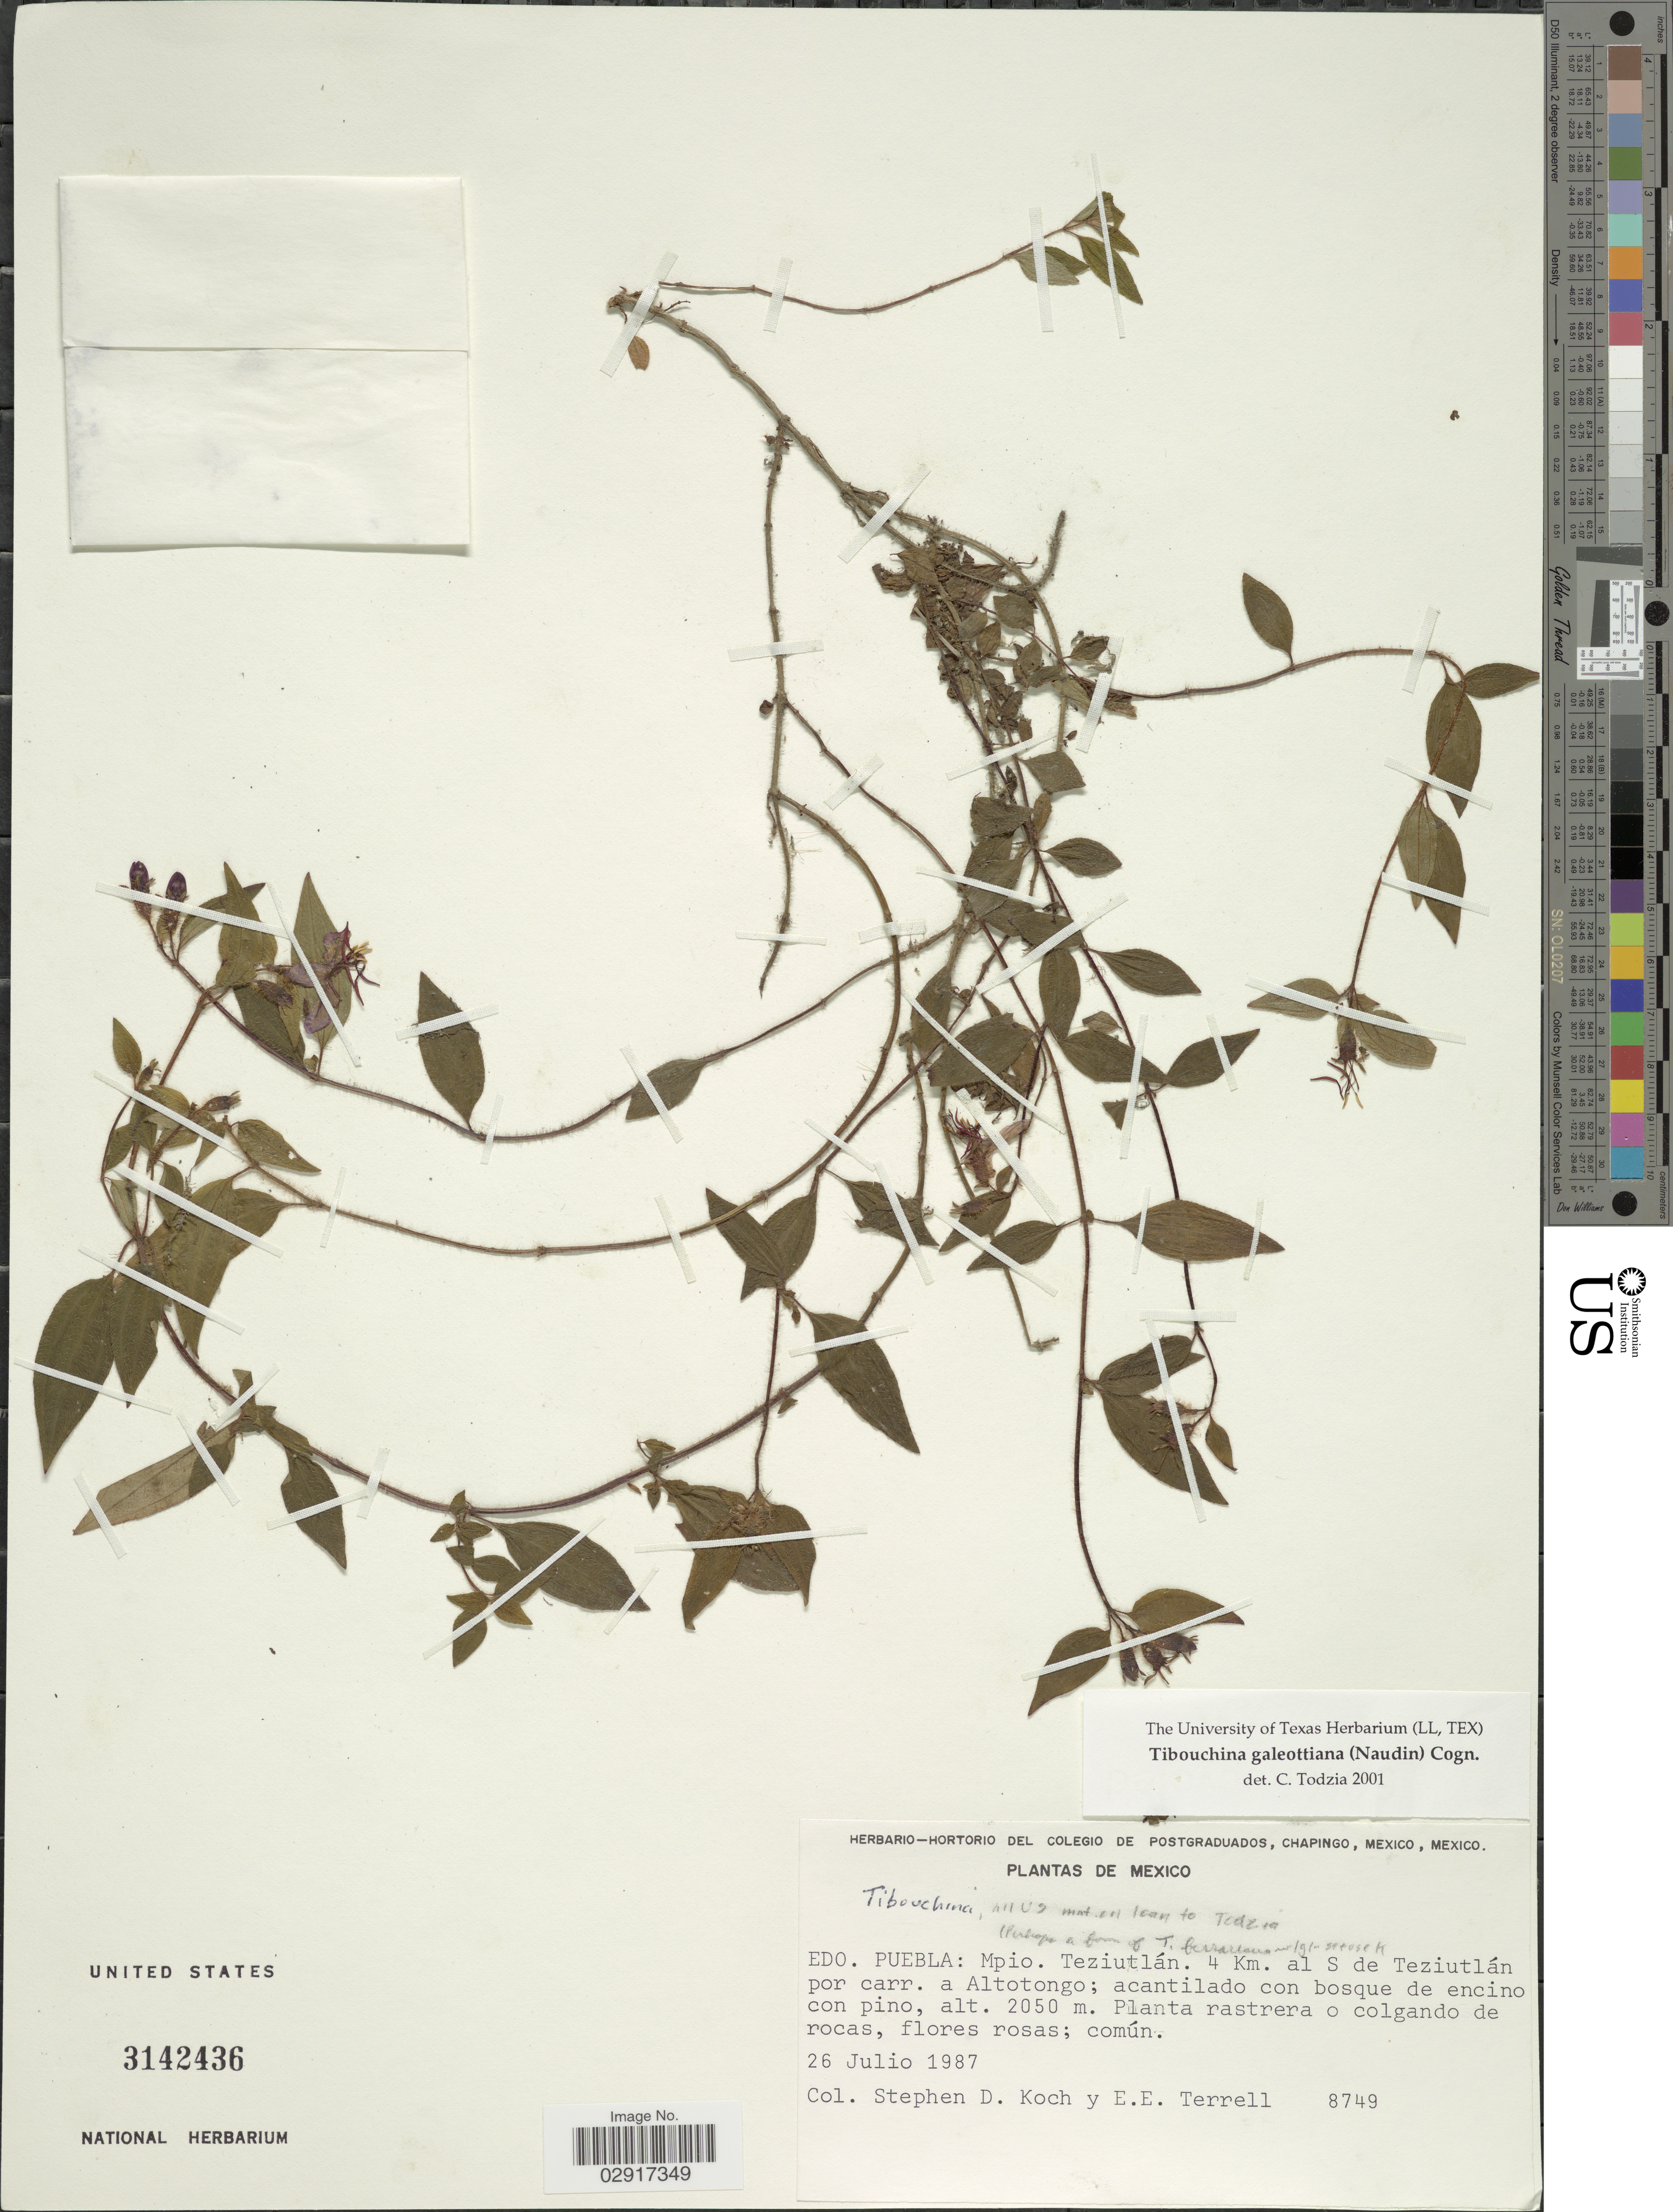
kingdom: Plantae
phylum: Tracheophyta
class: Magnoliopsida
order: Myrtales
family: Melastomataceae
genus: Chaetogastra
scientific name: Chaetogastra galeottiana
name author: (Naudin) P.J.F. Guim. & Michelang.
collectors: S. D. Koch & E. E. Terrell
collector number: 8749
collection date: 1987-07-26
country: Mexico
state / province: Puebla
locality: Edo. Puebla: Mpio. Teziutlán. 4 Km. al S de Teziutlán por carr. a Altotongo.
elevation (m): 2050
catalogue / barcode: US 3142436